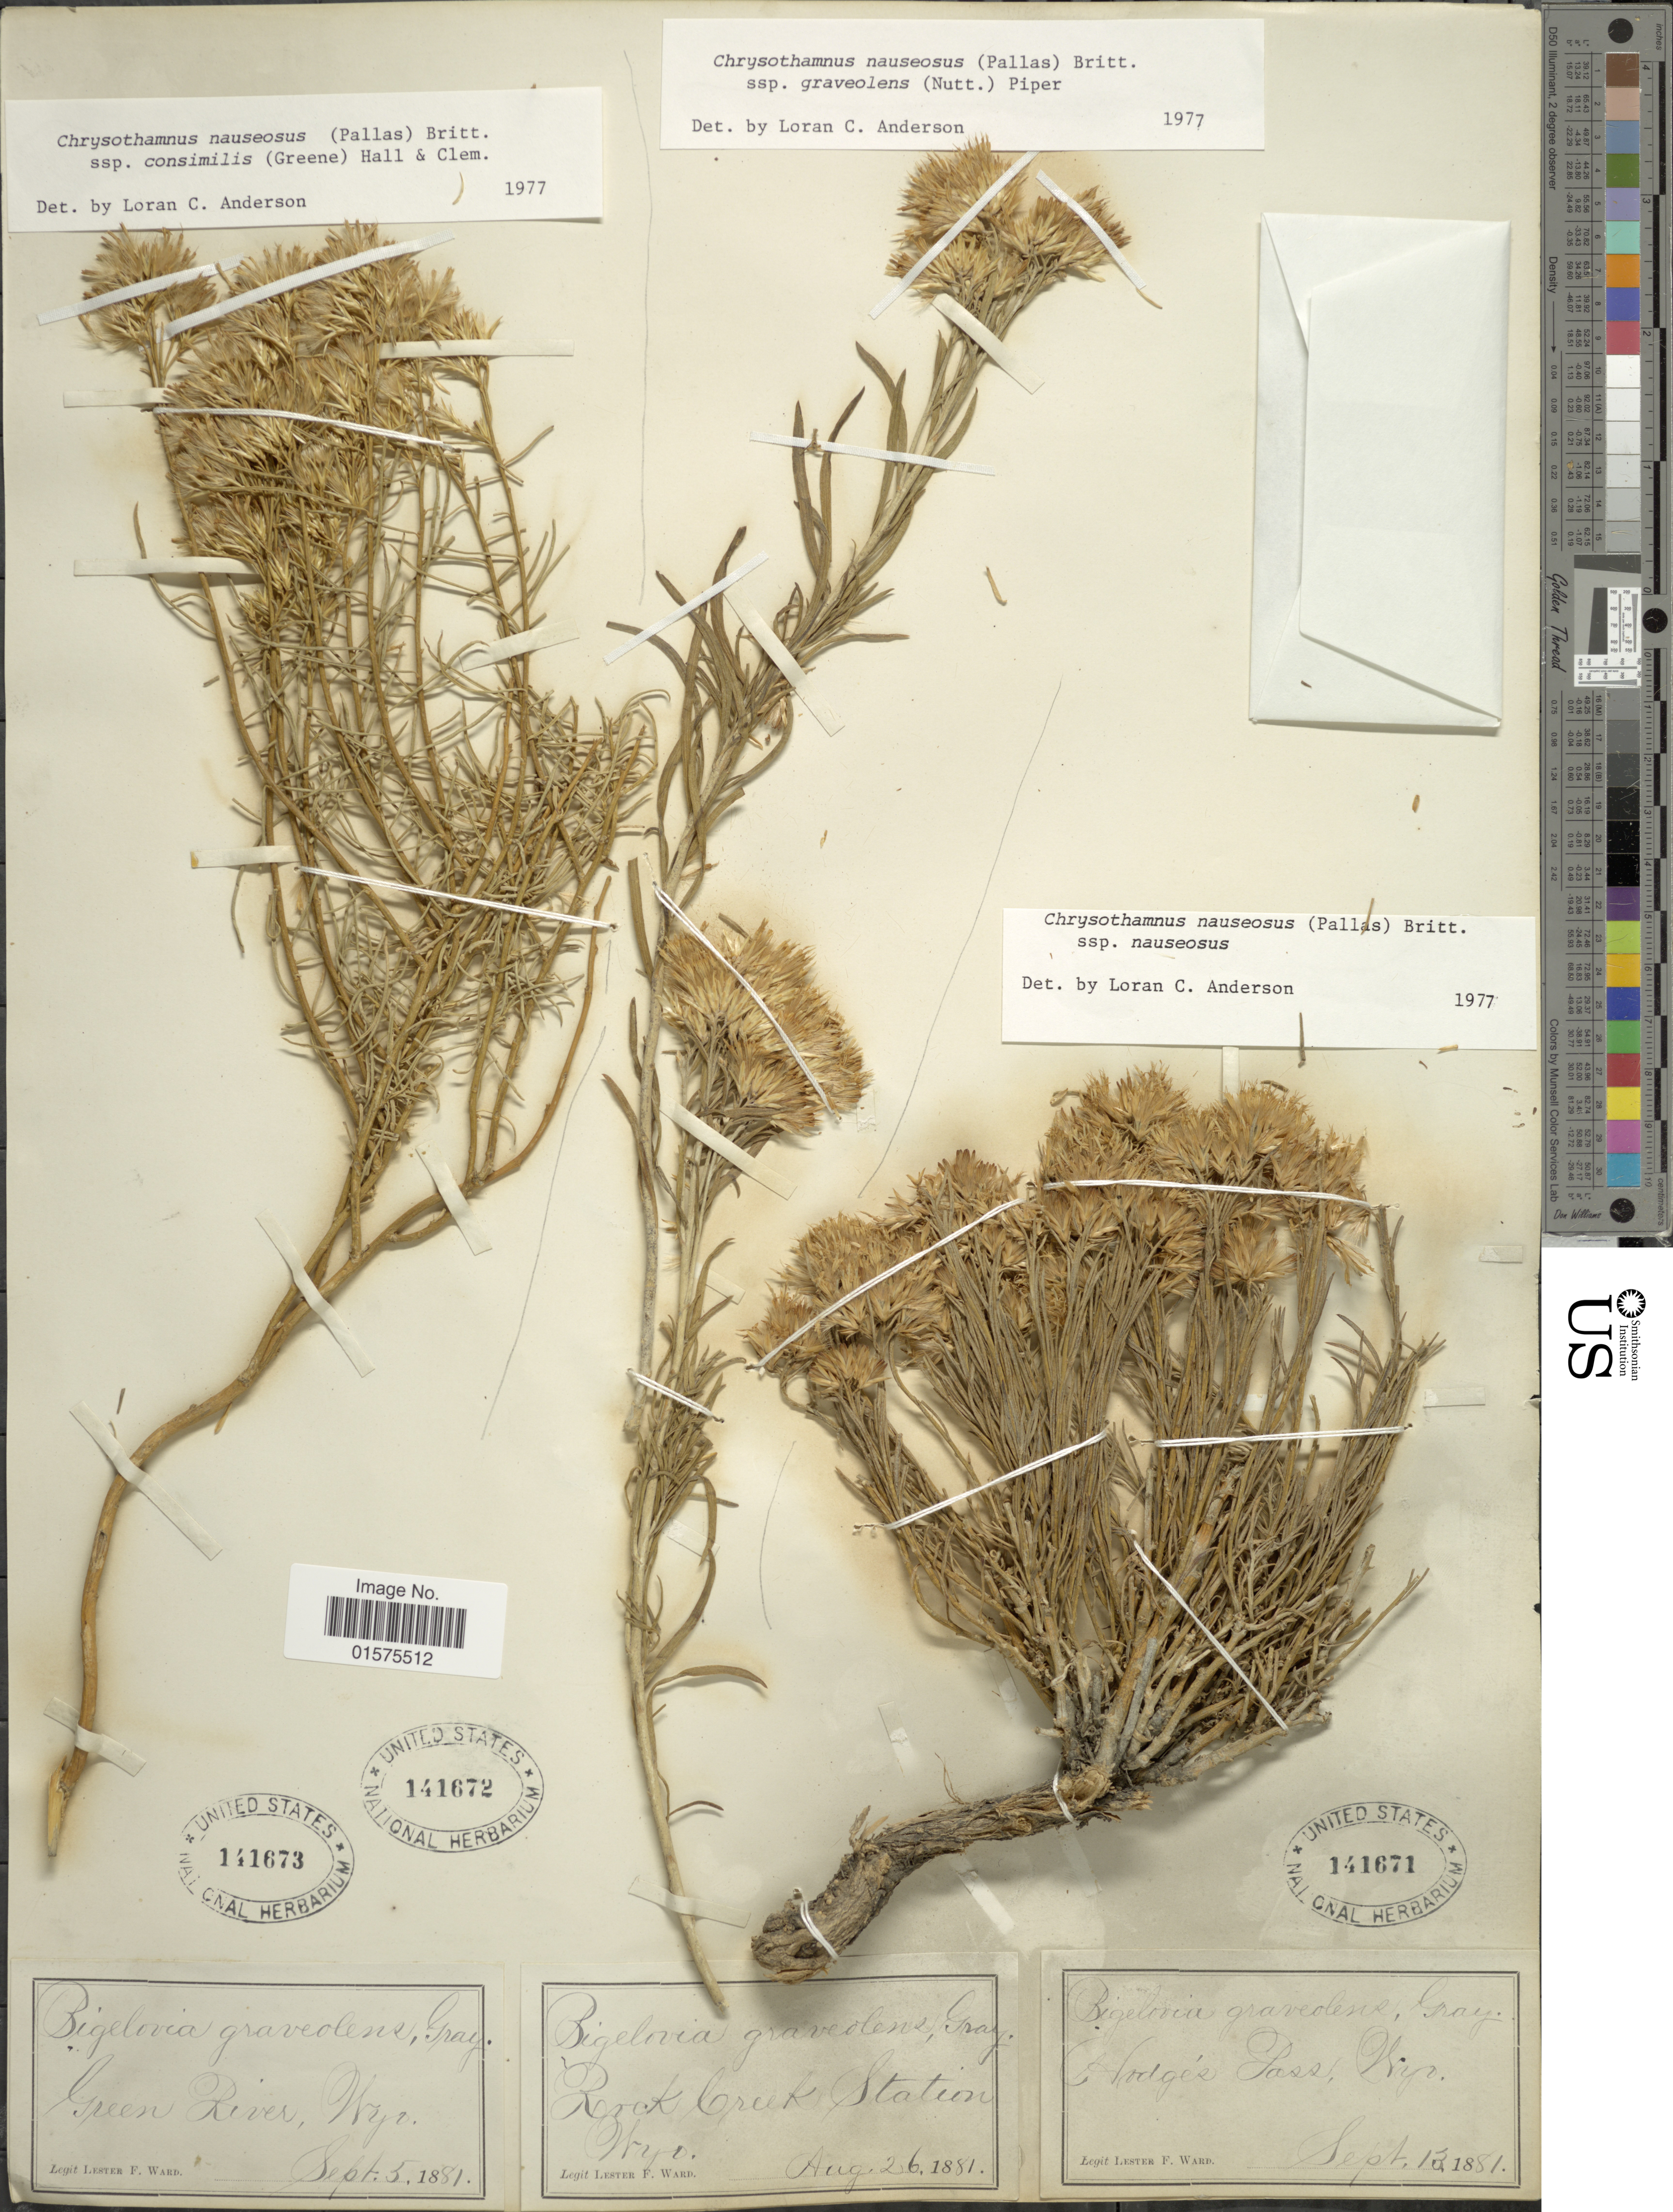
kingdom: Plantae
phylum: Tracheophyta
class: Magnoliopsida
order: Asterales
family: Asteraceae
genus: Chrysothamnus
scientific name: Chrysothamnus nauseosus subsp. nauseosus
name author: (Pall. ex Pursh) Britton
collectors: L. F. Ward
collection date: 1881-08-26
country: United States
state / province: Wyoming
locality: Rock Creek Station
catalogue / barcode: US 141672-2